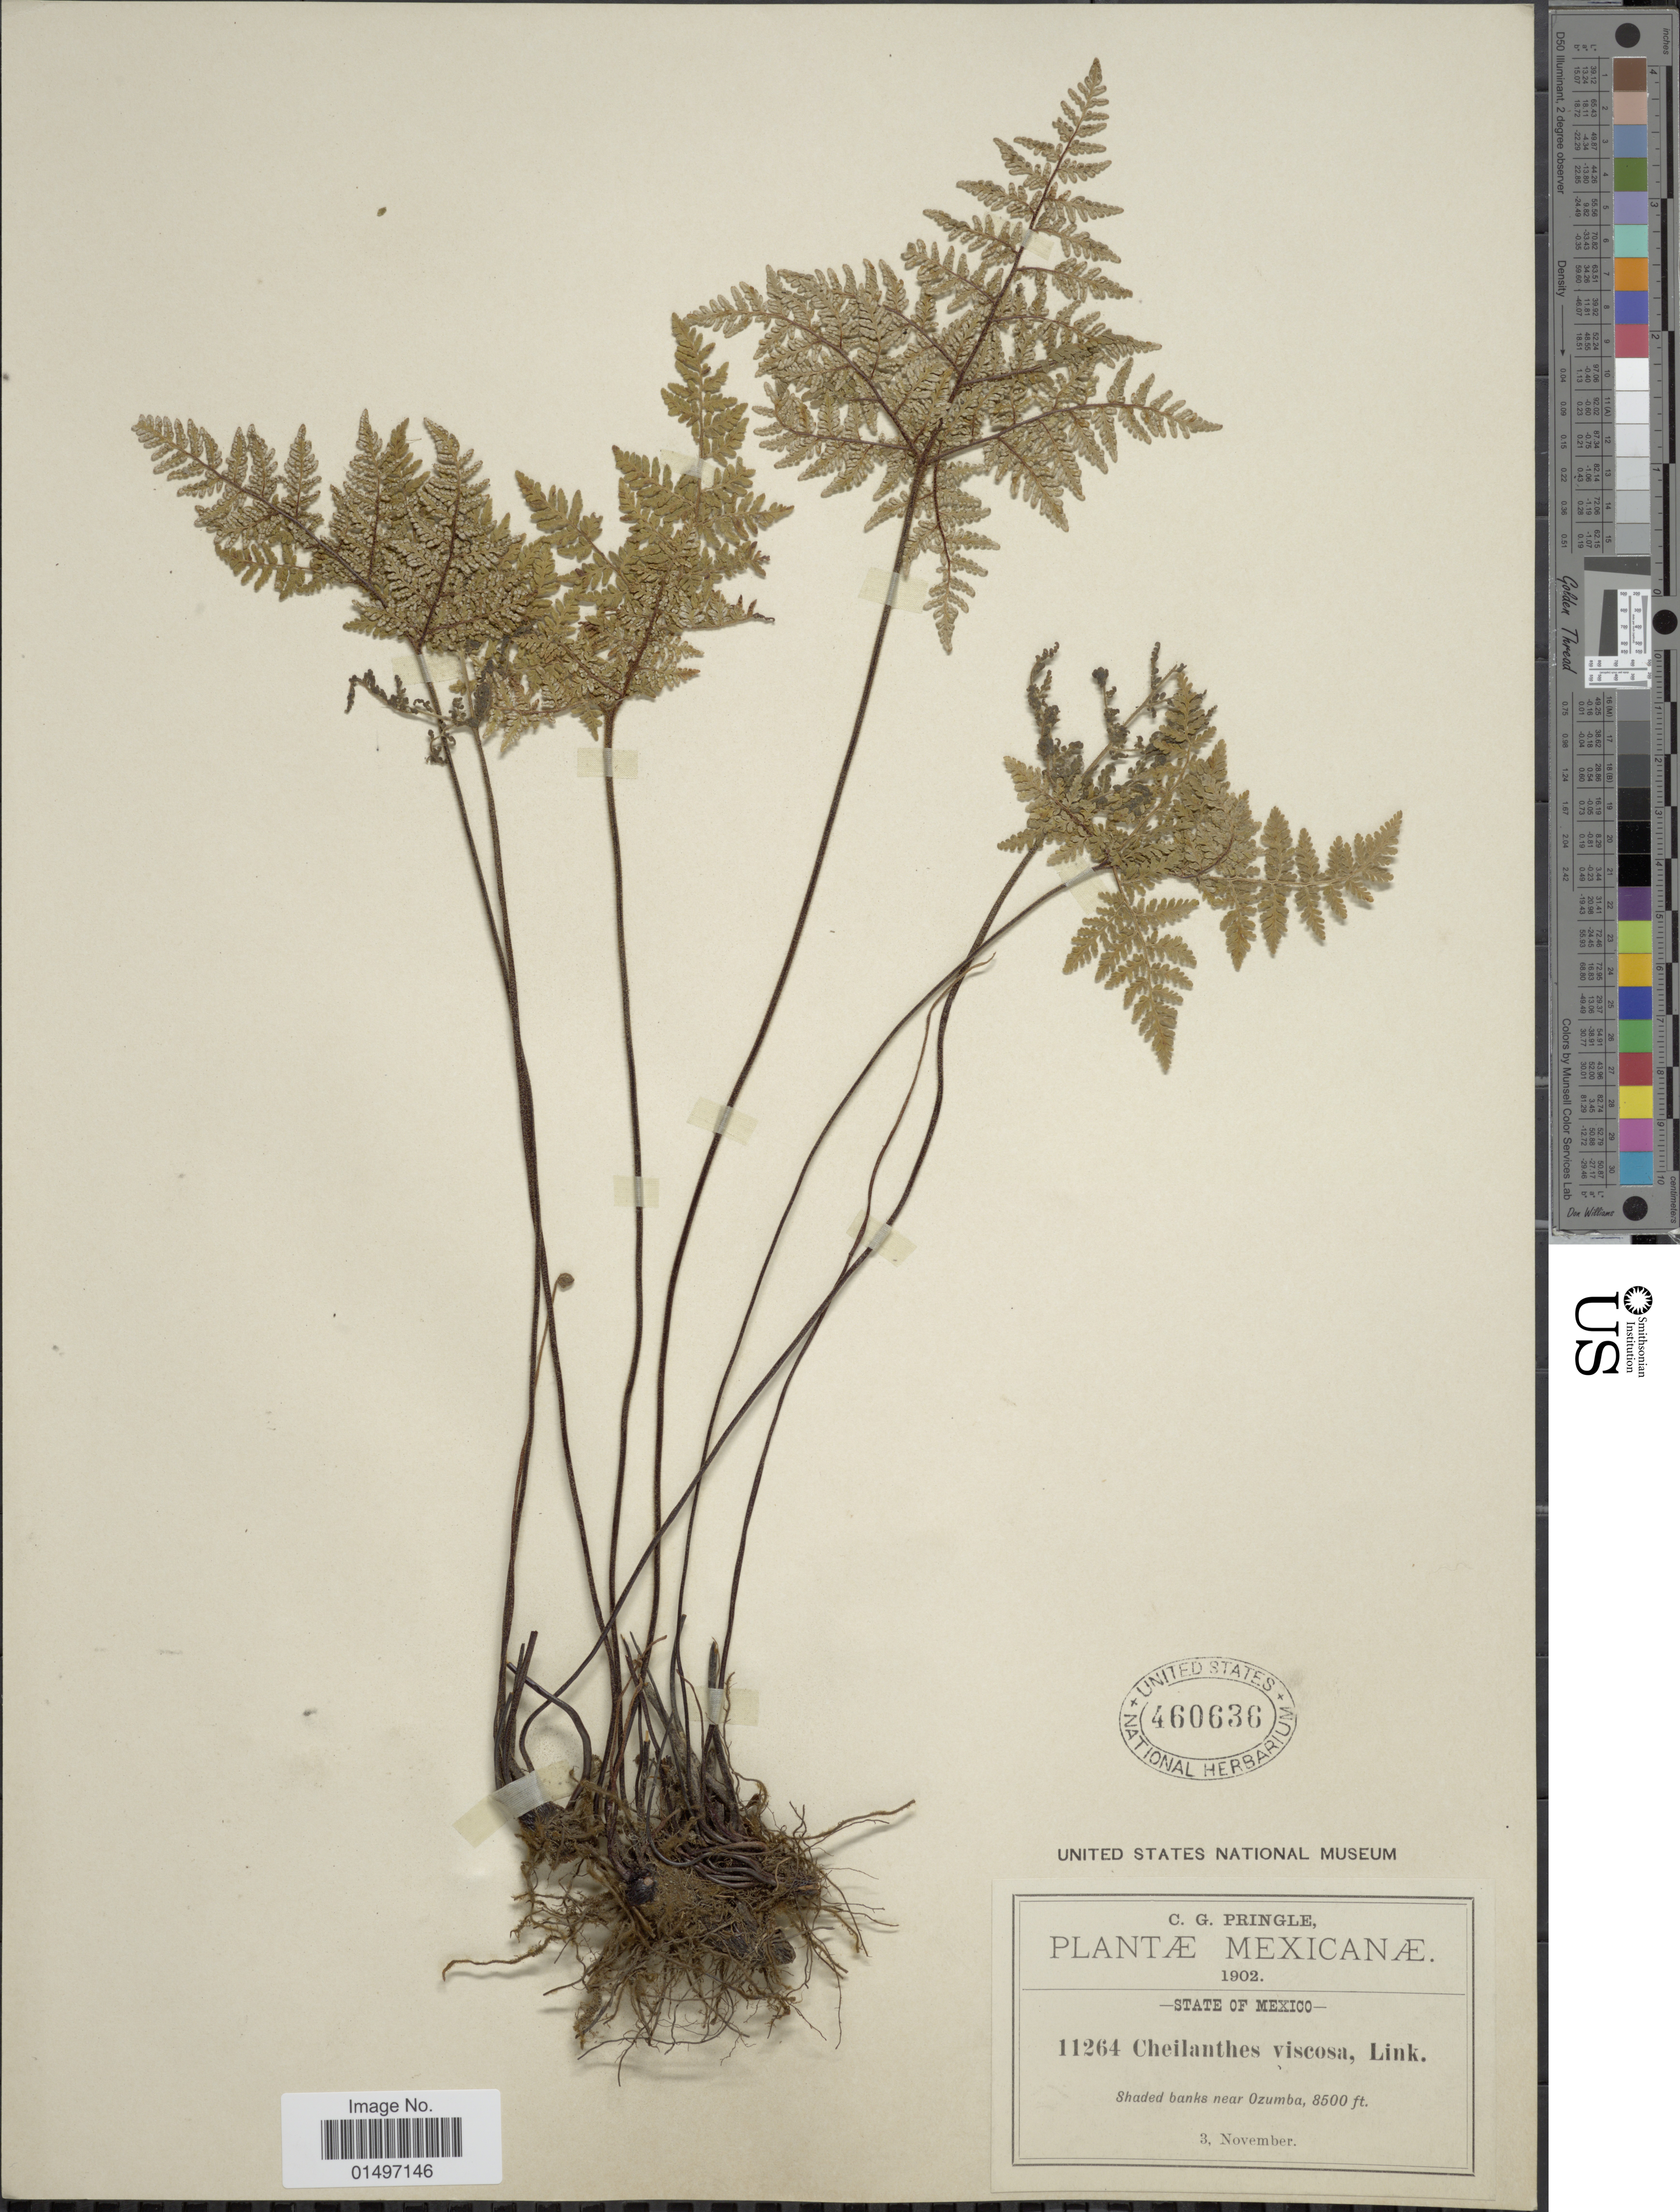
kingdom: Plantae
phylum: Tracheophyta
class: Polypodiopsida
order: Polypodiales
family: Pteridaceae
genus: Gaga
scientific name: Gaga kaulfussii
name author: (Kunze) Fay W. Li & Windham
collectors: C. G. Pringle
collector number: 11264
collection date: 1902-11-03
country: Mexico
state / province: México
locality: Mexicanae, Shaded banks near Ozumba.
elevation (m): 2591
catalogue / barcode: US 460636